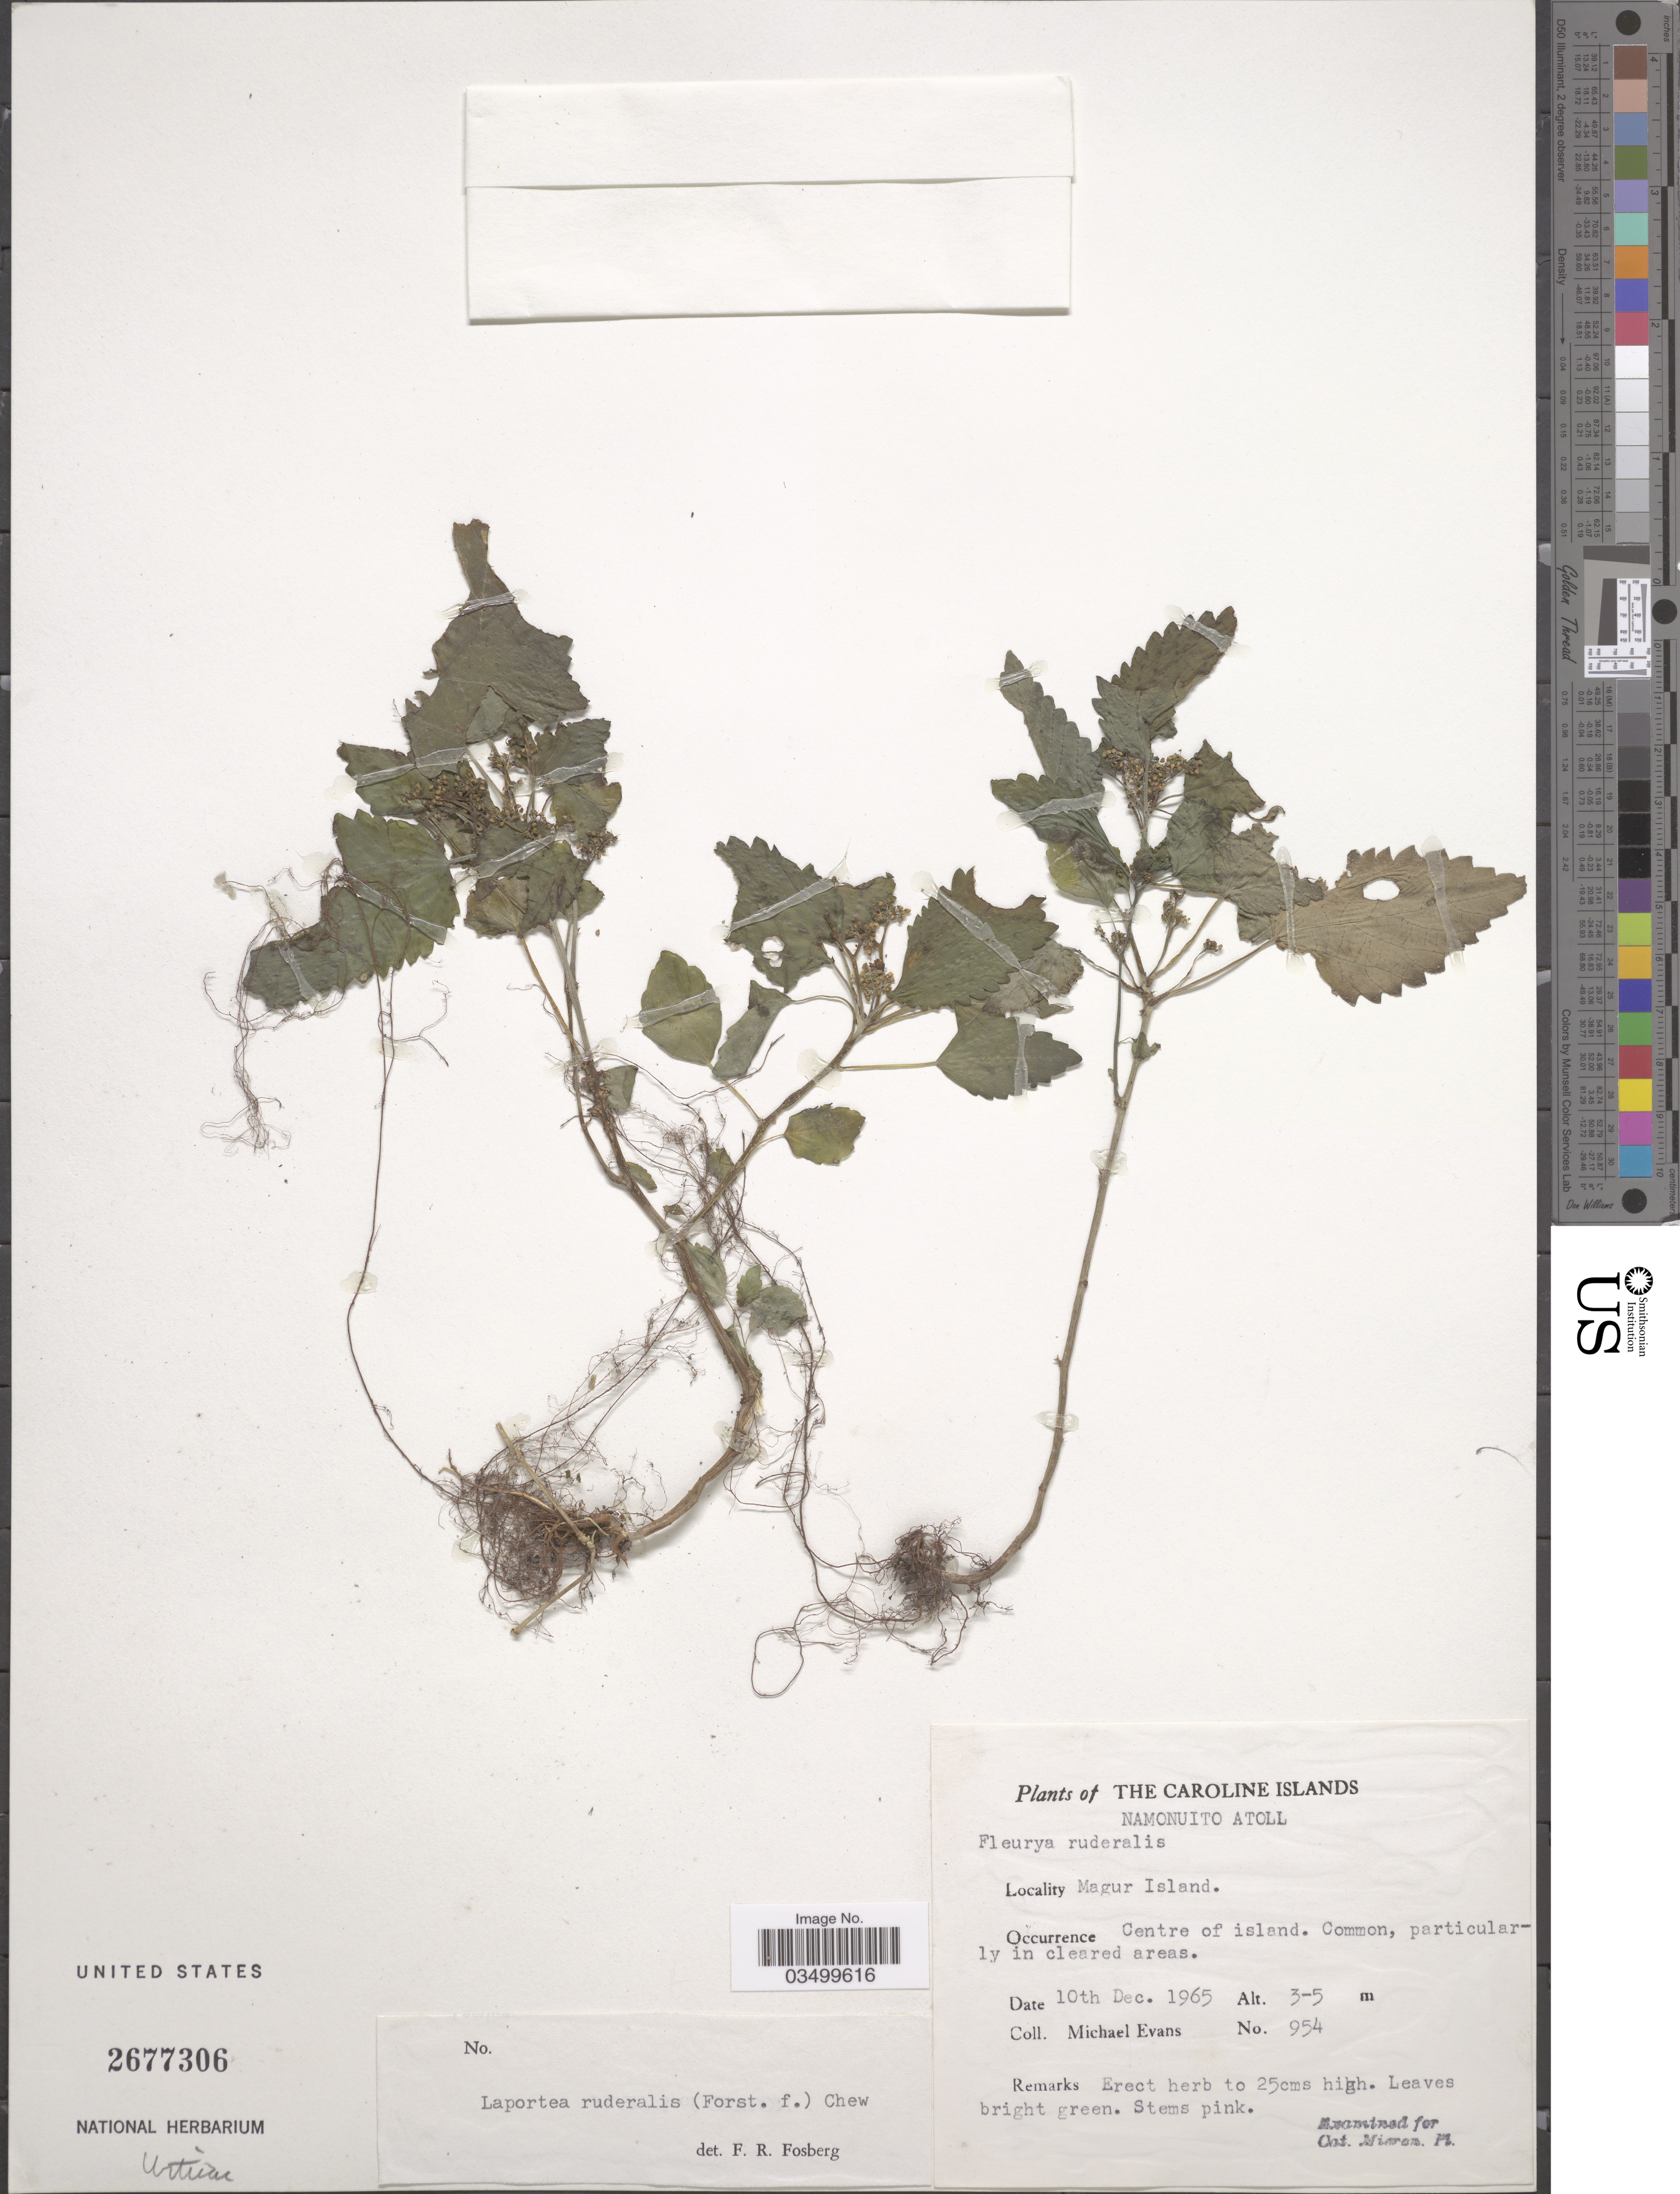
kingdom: Plantae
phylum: Tracheophyta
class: Magnoliopsida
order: Rosales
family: Urticaceae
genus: Laportea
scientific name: Laportea ruderalis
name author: (G. Forst.) Chew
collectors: M. Evans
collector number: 954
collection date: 1965-12-10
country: Micronesia, Federated States of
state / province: Truk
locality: Caroline Islands. Namonuito Atoll. Magur Island. Centre of island.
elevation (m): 3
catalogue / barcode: US 2677306